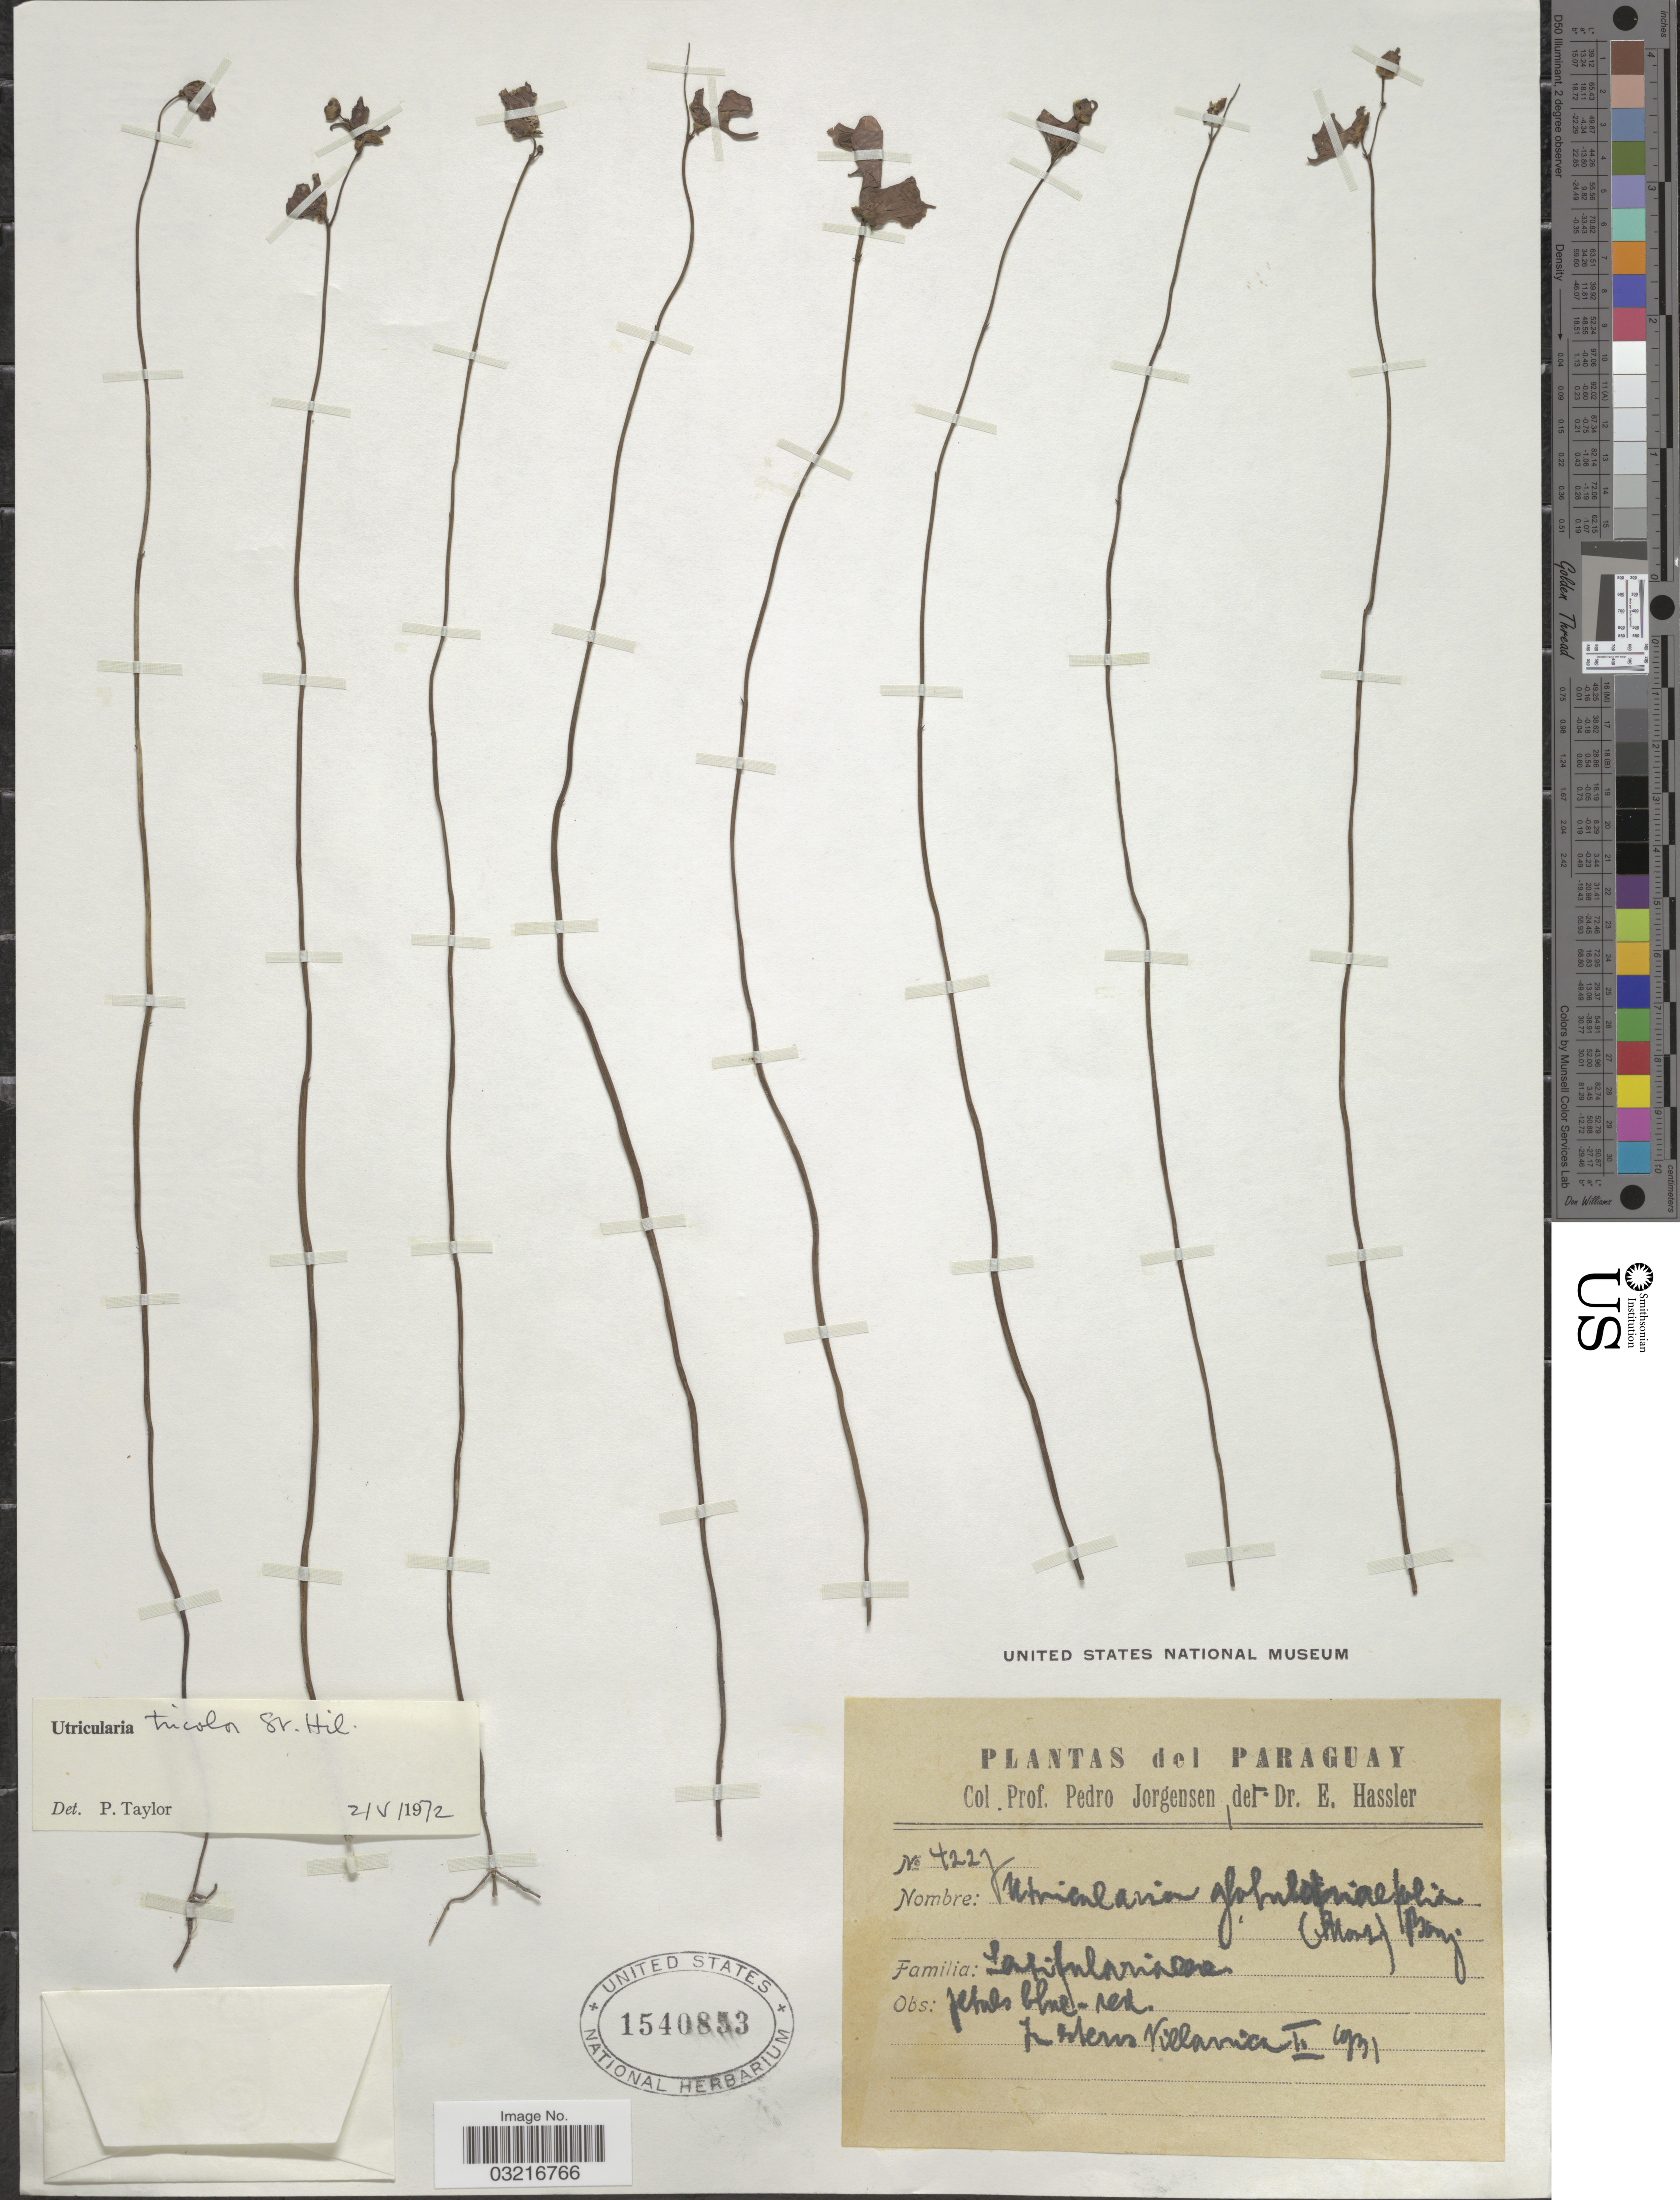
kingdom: Plantae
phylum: Tracheophyta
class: Magnoliopsida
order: Lamiales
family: Lentibulariaceae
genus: Utricularia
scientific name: Utricularia tricolor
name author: A. St.-Hil.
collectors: P. Jörgensen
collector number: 4227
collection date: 1931-02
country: Paraguay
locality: Villarica.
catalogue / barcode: US 1540853